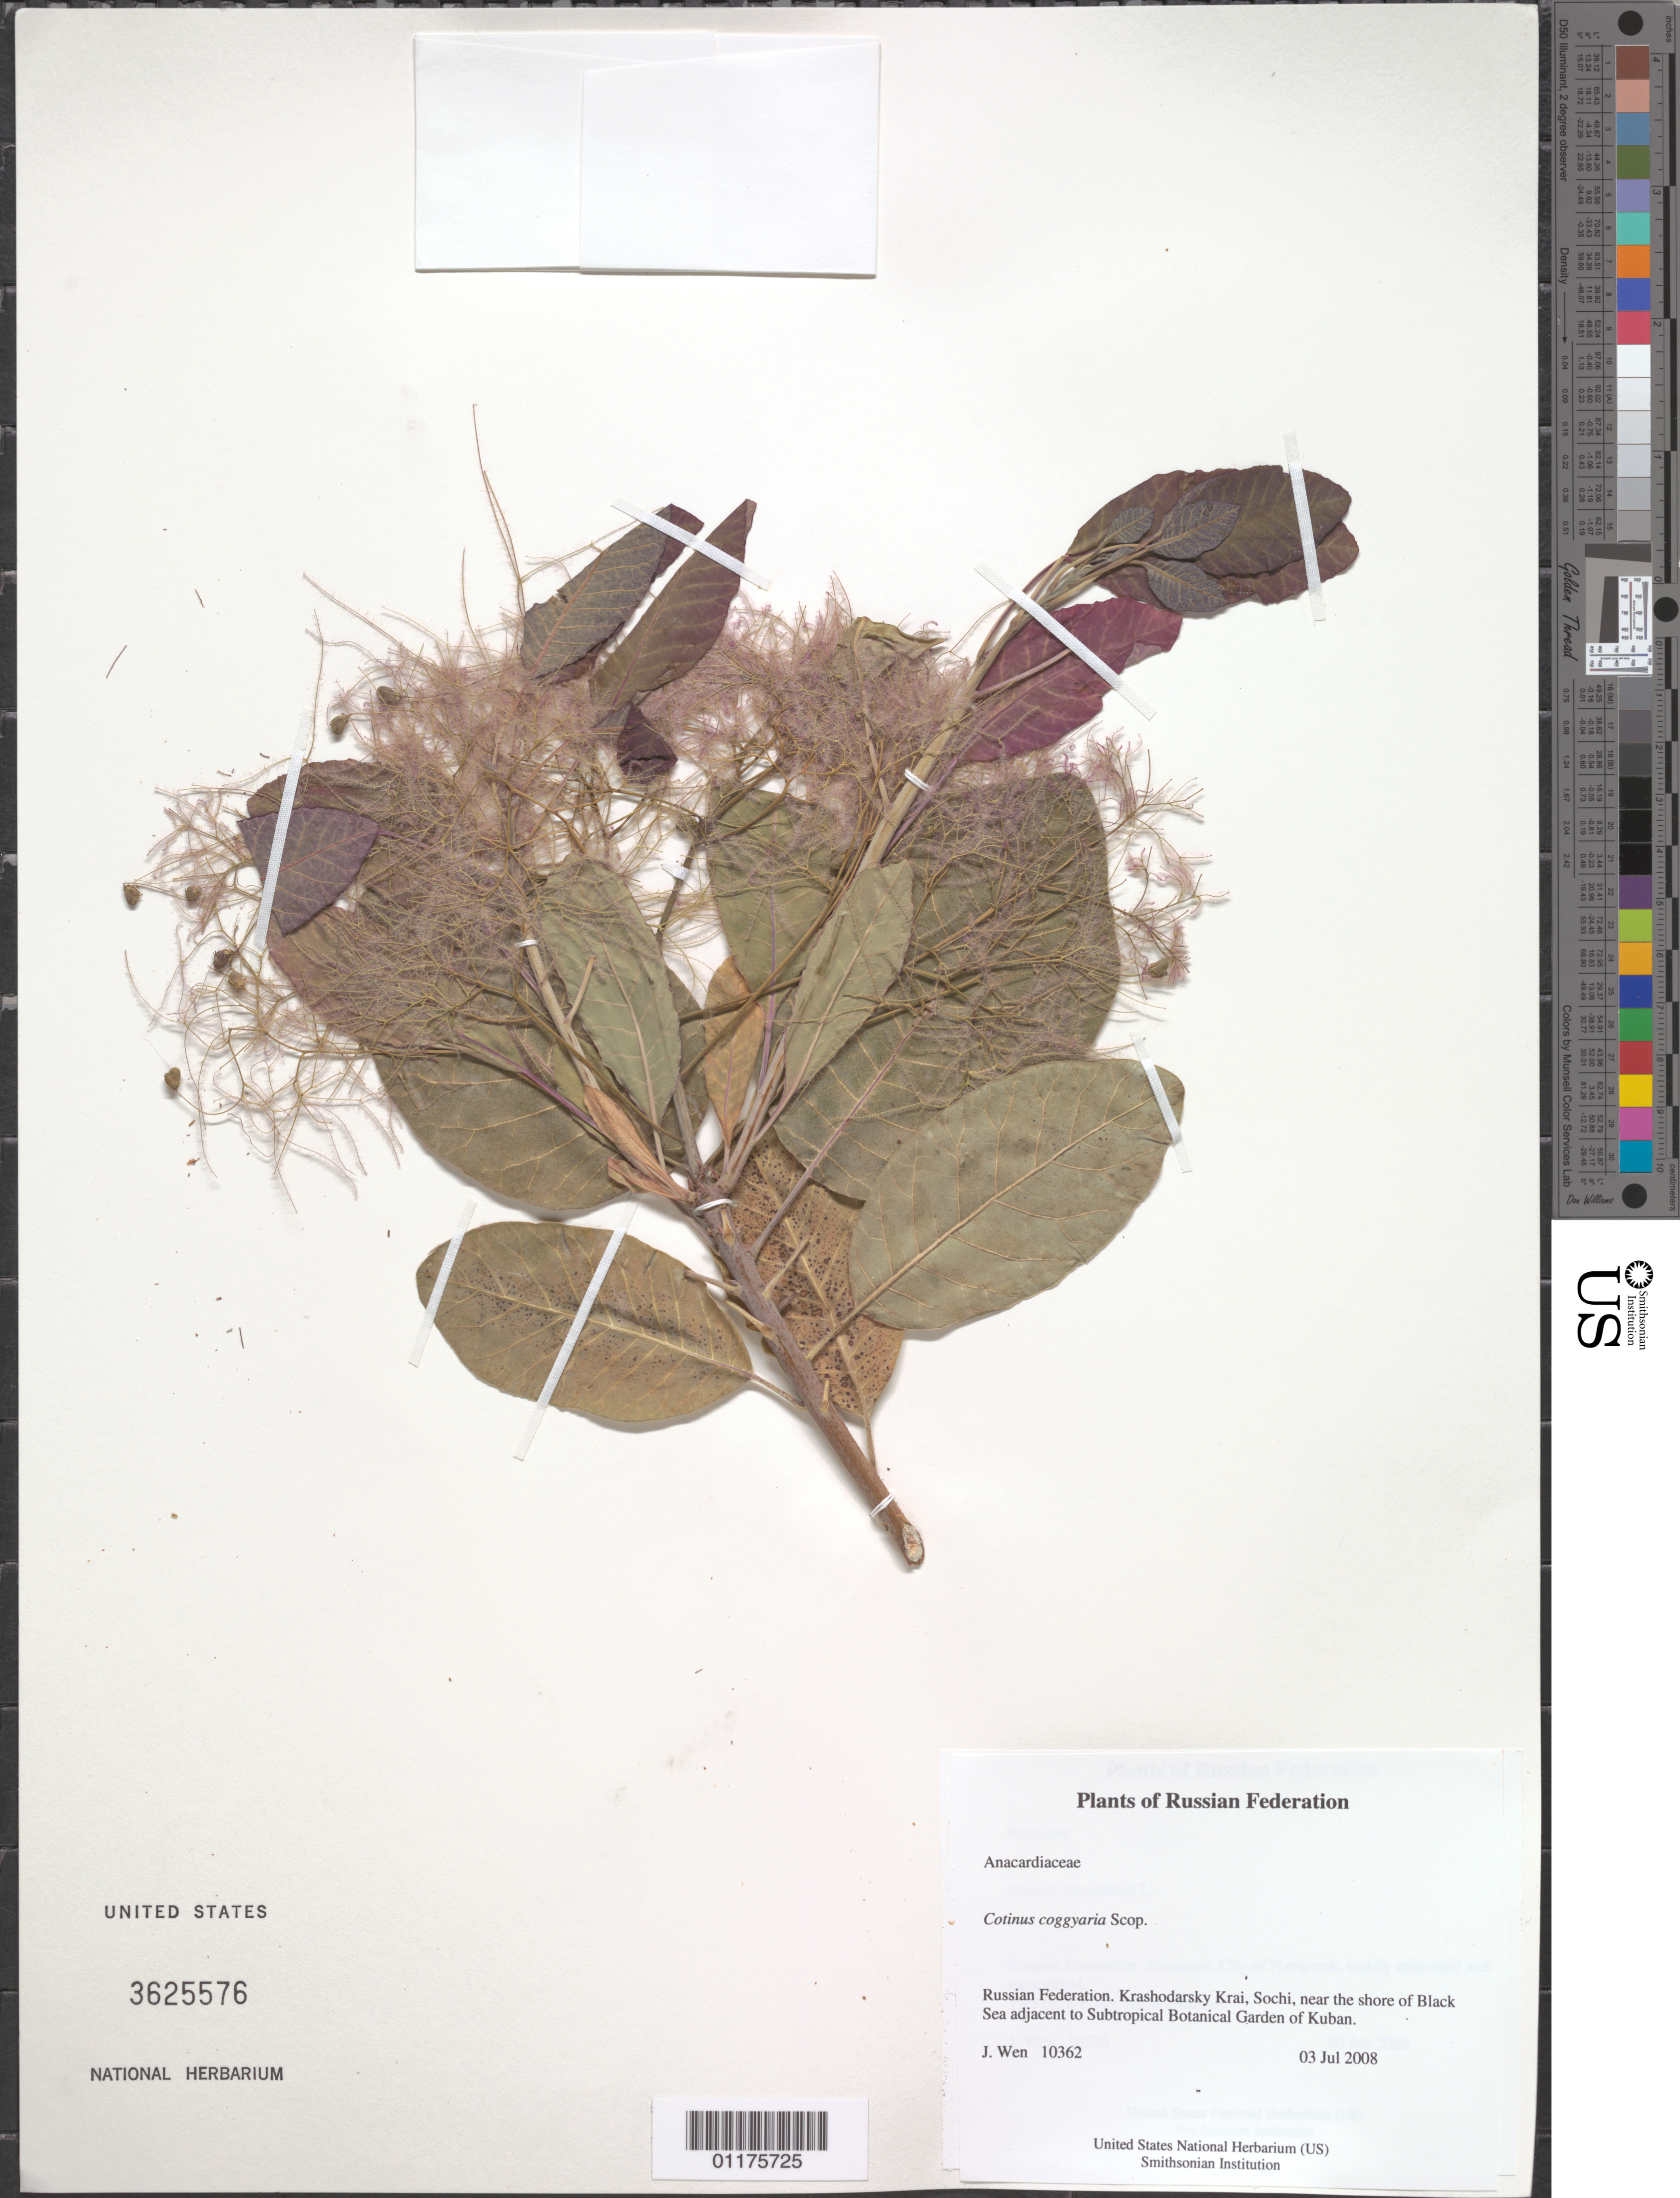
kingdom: Plantae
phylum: Tracheophyta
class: Magnoliopsida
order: Sapindales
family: Anacardiaceae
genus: Cotinus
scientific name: Cotinus coggygria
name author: Scop.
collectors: J. Wen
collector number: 10362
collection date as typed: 03 Jul 2008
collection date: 2008-07-03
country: Russian Federation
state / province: Krasnodar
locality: Krashodarsky Krai, Sochi, near the shore of Black Sea adjacent to Subtropical Botanical Garden of Kuban.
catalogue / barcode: US 3625576